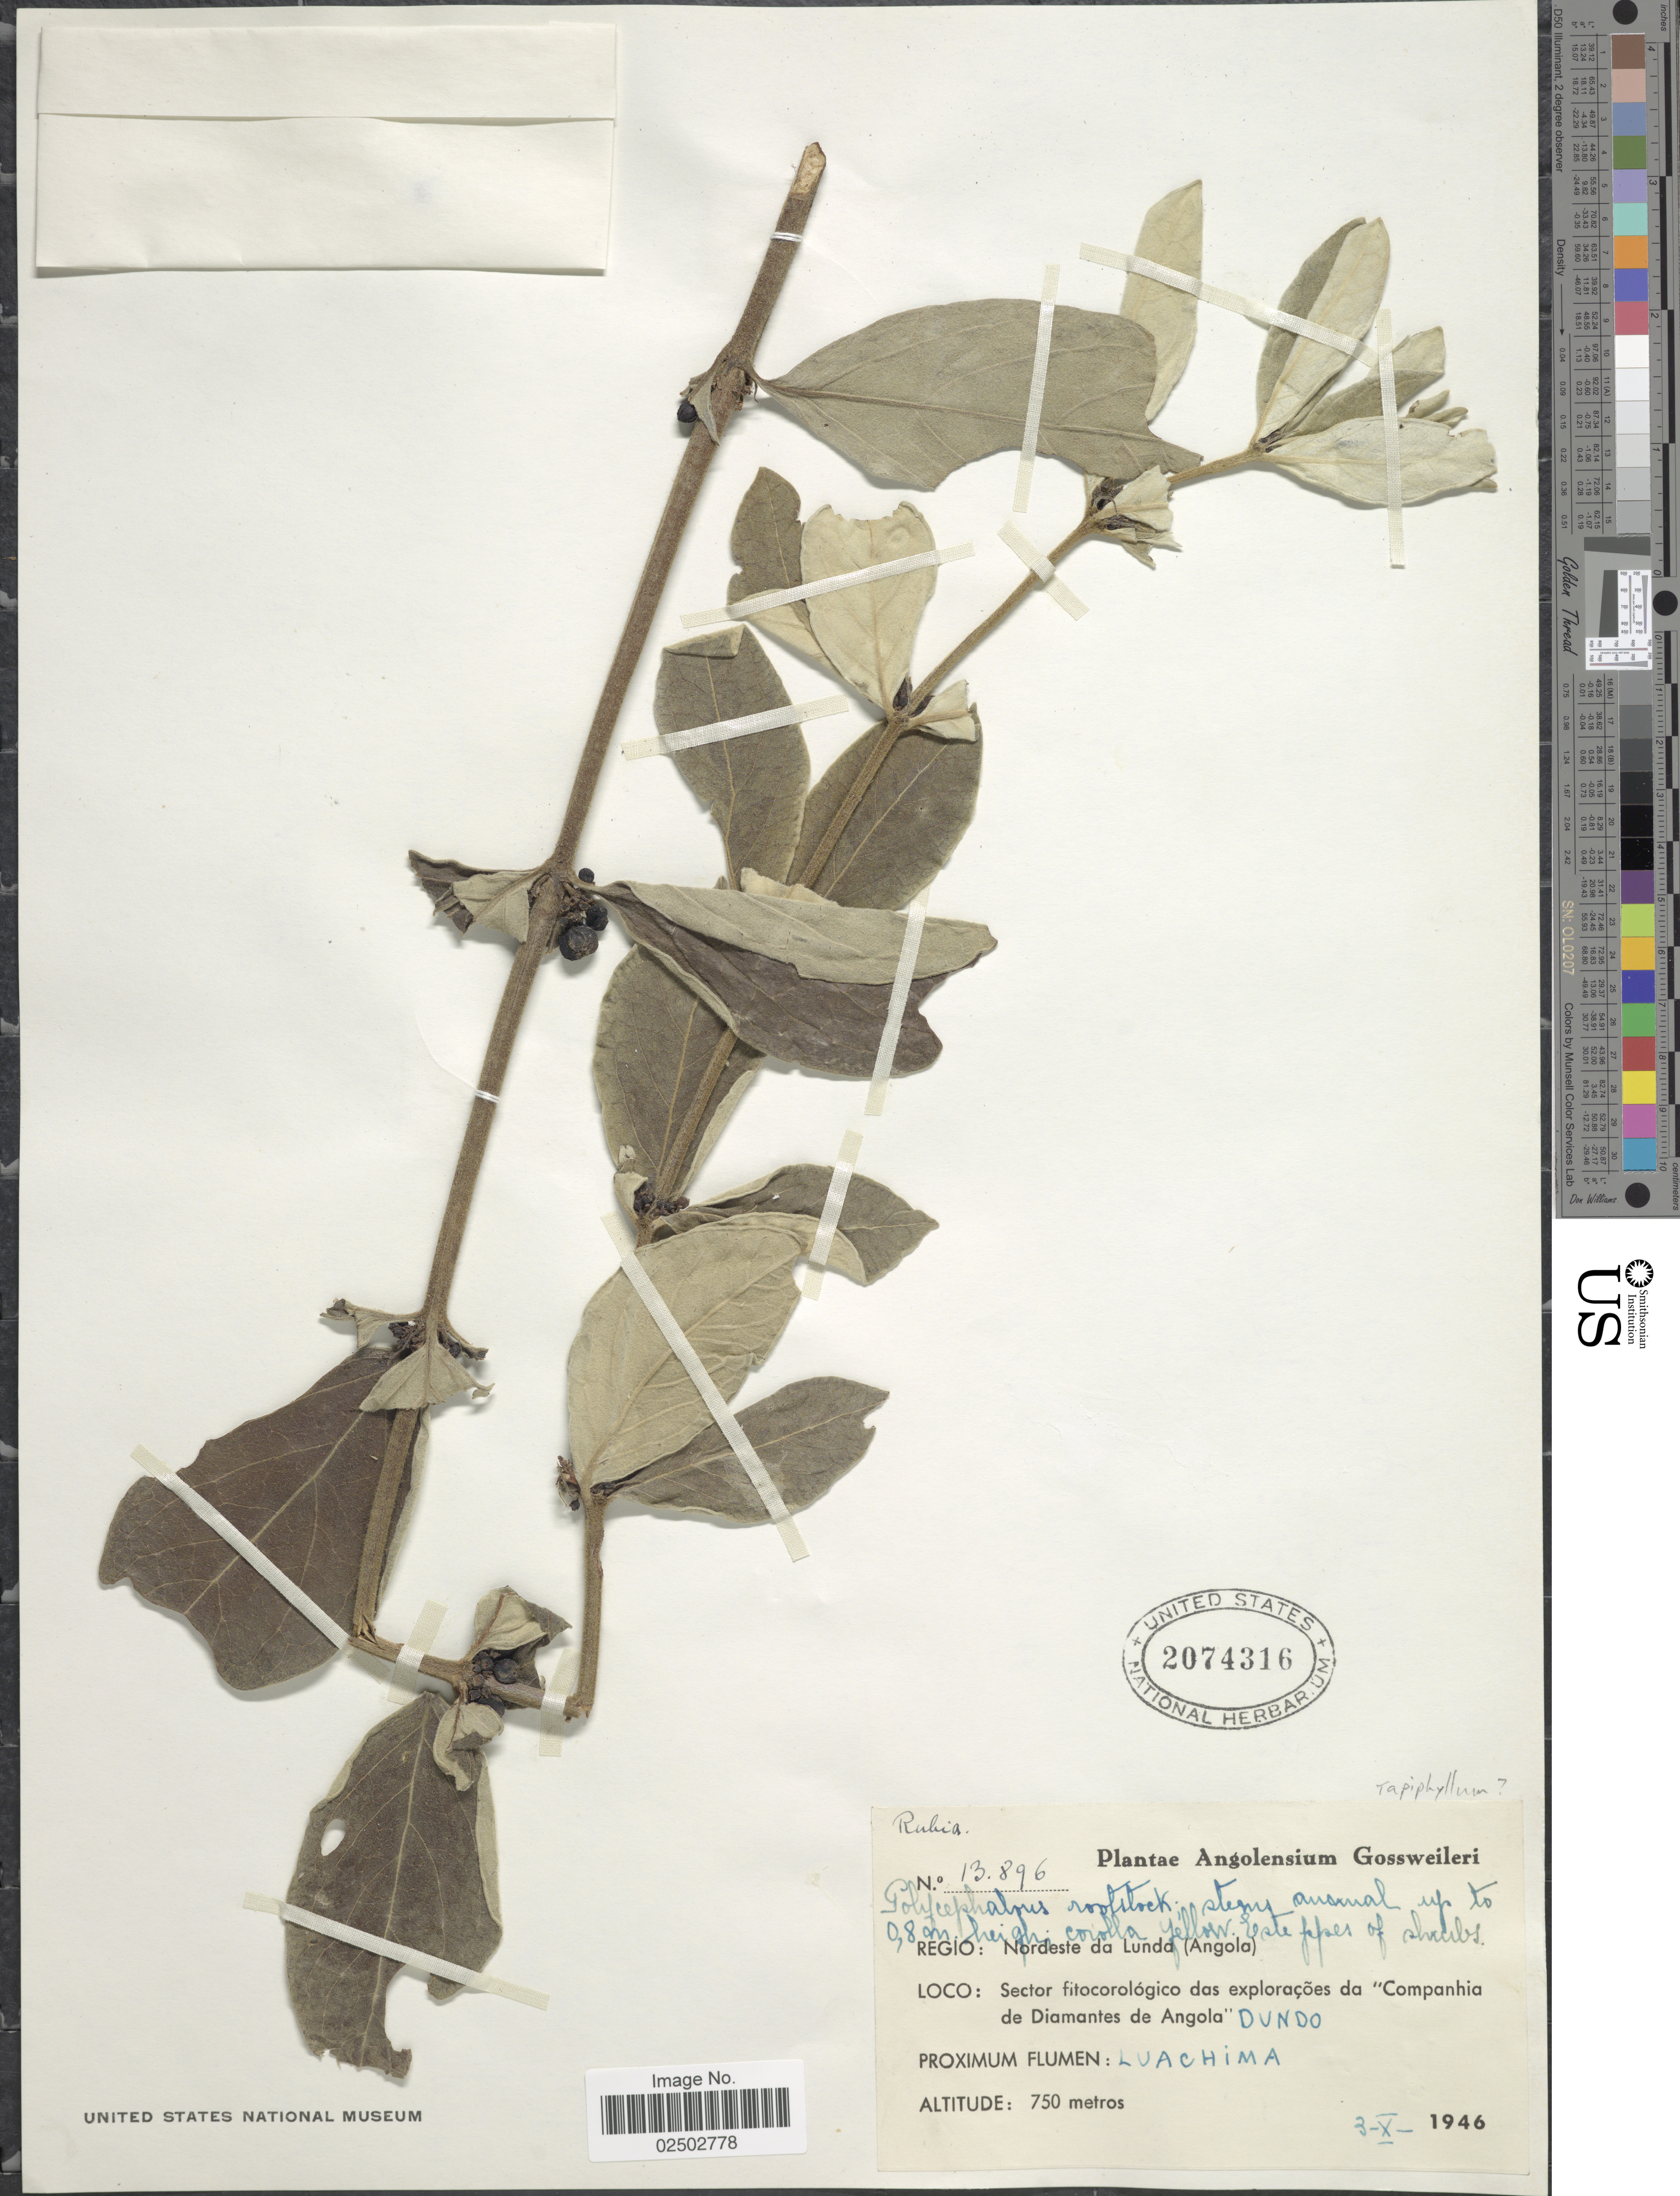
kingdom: Plantae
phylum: Tracheophyta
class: Magnoliopsida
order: Gentianales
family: Rubiaceae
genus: Tapiphyllum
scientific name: Tapiphyllum sp.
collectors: -. Gossweiler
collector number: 13896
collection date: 1946-10-03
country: Angola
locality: Regio: Nordeste da Lunda (Angola) Sector fitocorologico das exploracoes da Companhia de Diamantes de Angola, Dundo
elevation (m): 750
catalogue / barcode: US 2074316